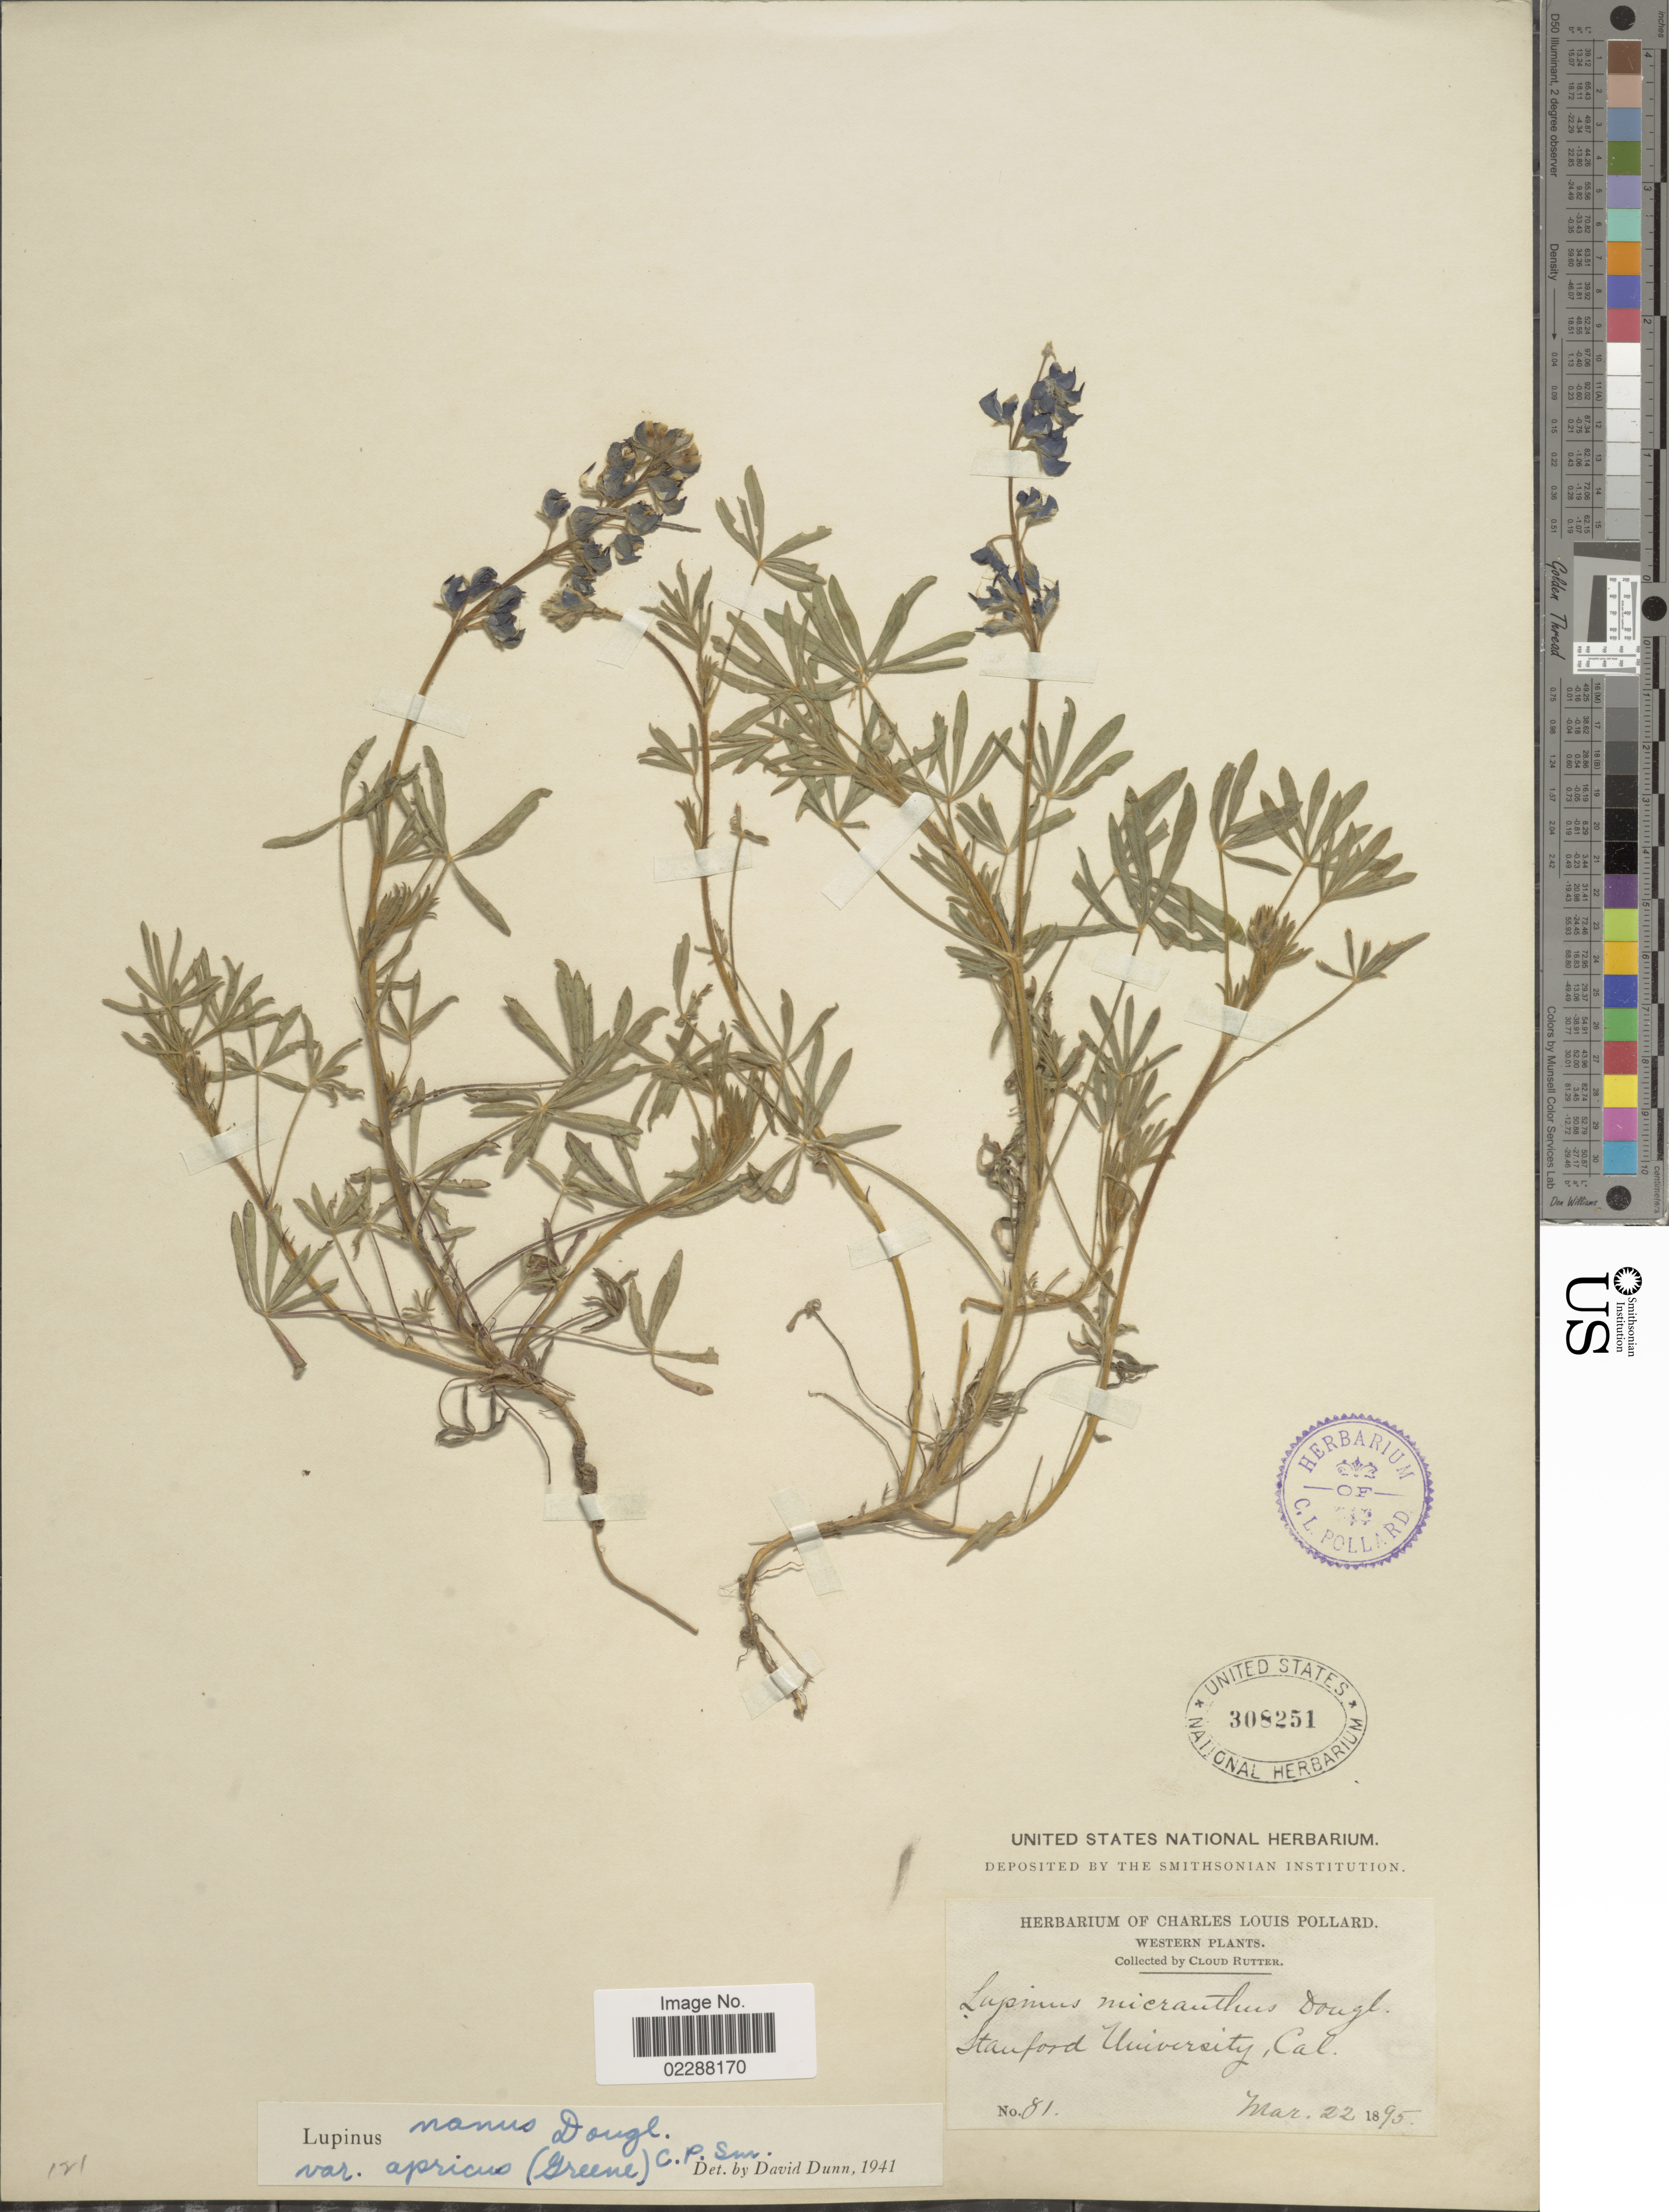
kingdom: Plantae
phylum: Tracheophyta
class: Magnoliopsida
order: Fabales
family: Fabaceae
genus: Lupinus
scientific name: Lupinus vallicola subsp. apricus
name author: (Greene) D.B. Dunn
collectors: C. Rutter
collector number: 81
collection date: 1895-03-22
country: United States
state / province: California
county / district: Santa Clara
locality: Western, Stanford University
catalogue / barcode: US 308251